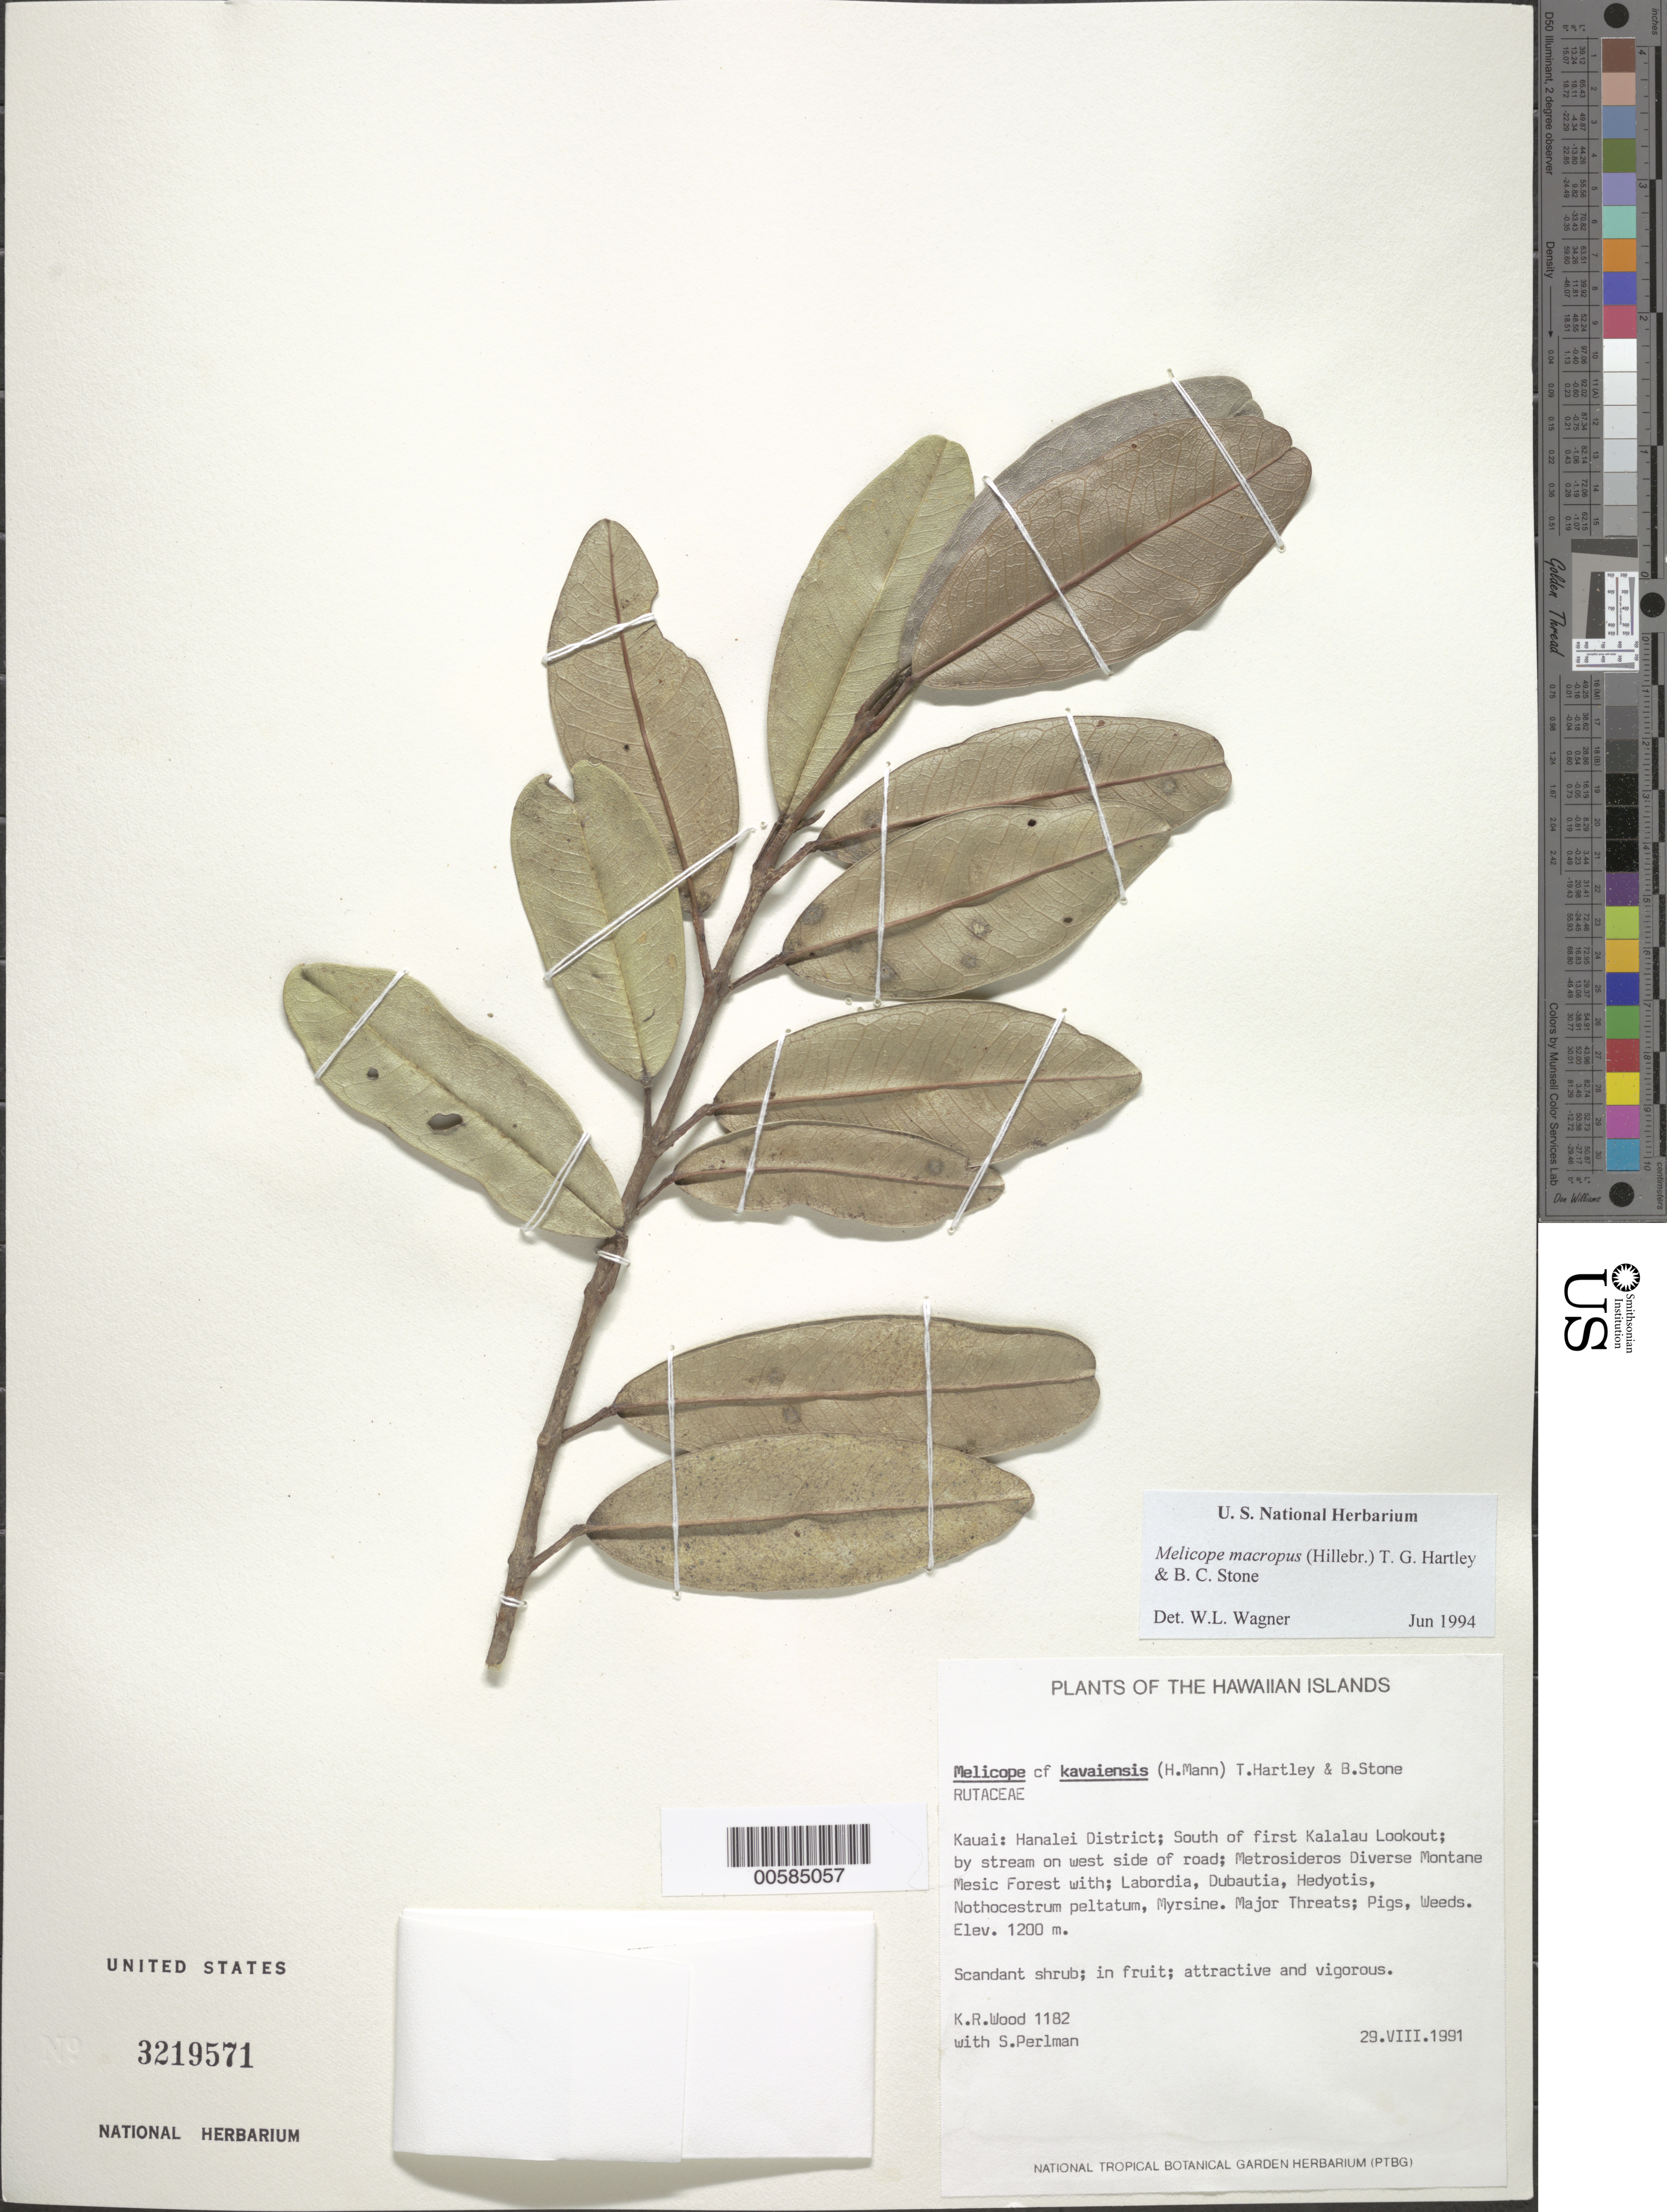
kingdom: Plantae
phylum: Tracheophyta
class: Magnoliopsida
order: Sapindales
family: Rutaceae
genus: Melicope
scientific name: Melicope macropus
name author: (Hillebr.) T.G. Hartley & B.C. Stone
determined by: Wagner, W. L., (BOT), Smithsonian Institution - National Museum of Natural History (UNITED STATES)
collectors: K. R. Wood & S. P. Perlman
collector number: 1182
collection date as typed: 29 Aug 1991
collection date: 1991-08-29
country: United States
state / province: Hawaii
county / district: Kauai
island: Kaua'i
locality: Hanalei Dist; S of first Kalalau Lookout; by stream on W side of road.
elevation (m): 1200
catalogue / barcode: US 3219571